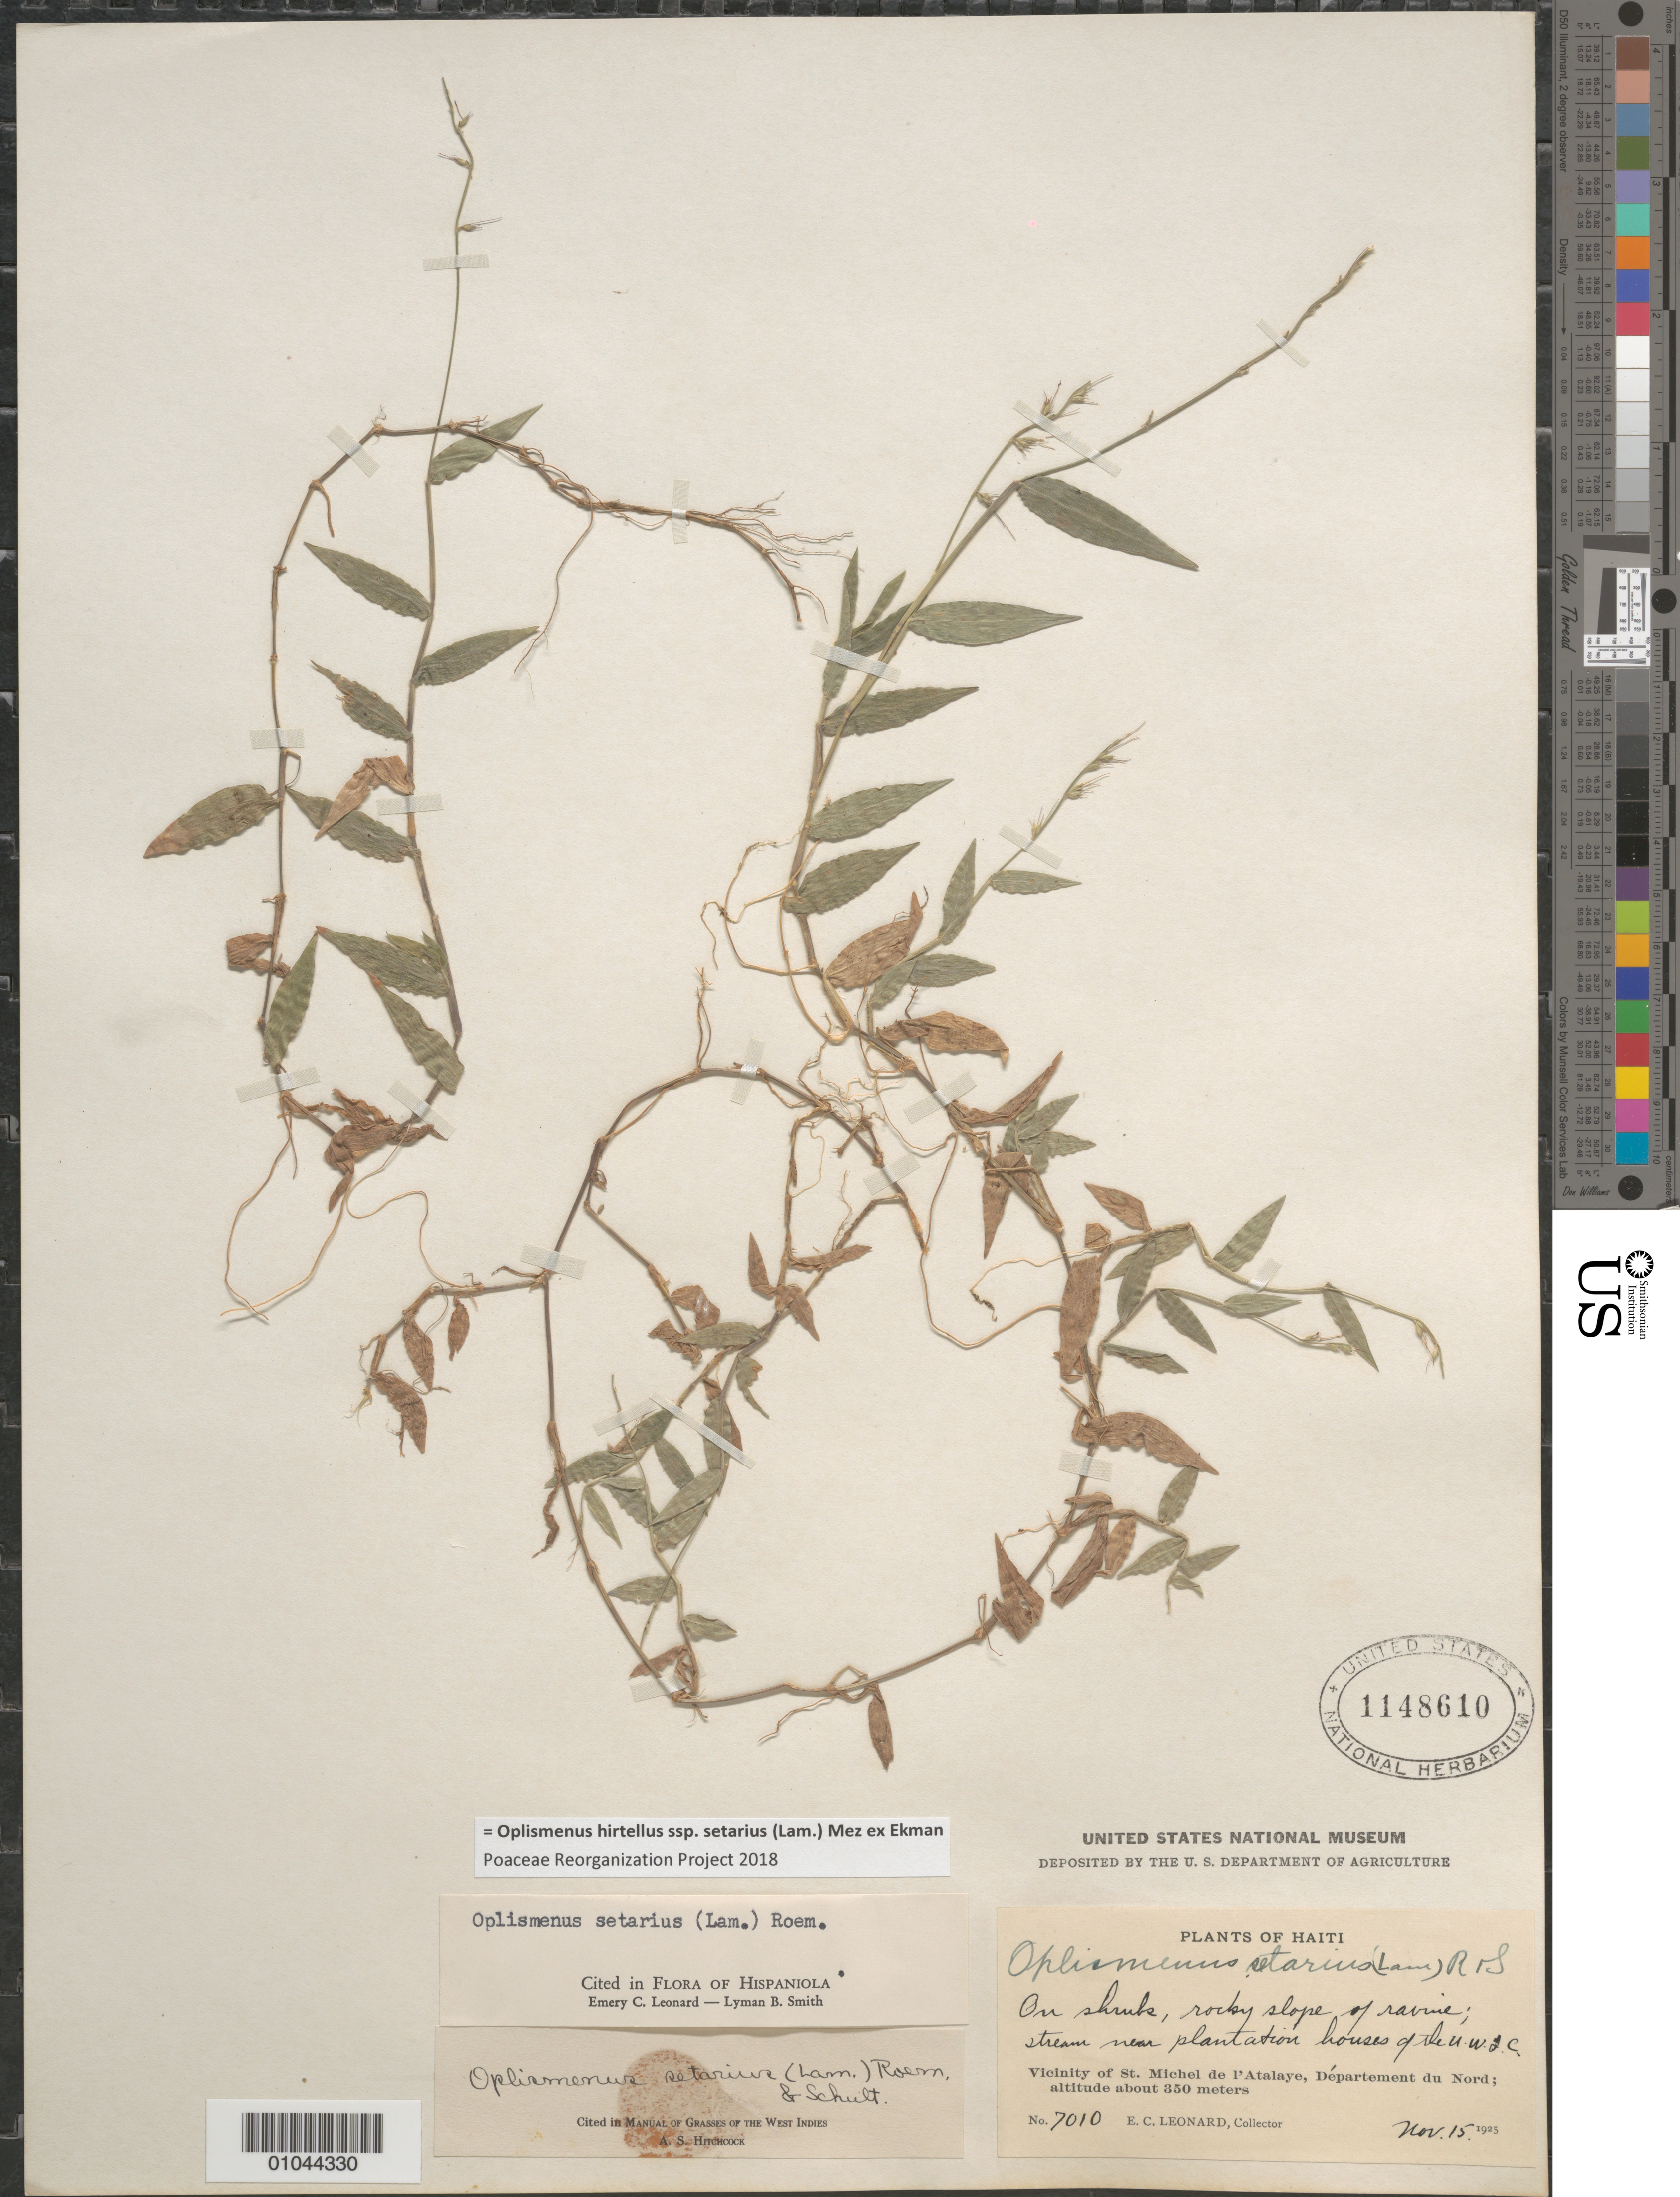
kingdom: Plantae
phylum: Tracheophyta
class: Liliopsida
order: Poales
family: Poaceae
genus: Oplismenus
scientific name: Oplismenus hirtellus subsp. setarius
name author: (Lam.) Mez ex Ekman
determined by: Poaceae Reorganization Project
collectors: E. C. Leonard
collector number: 7010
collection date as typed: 15 Nov 1925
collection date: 1925-11-15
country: Haiti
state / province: Nord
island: Hispaniola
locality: Vicinity of St. Michel de I'Atalaye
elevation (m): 350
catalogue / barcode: US 1148610